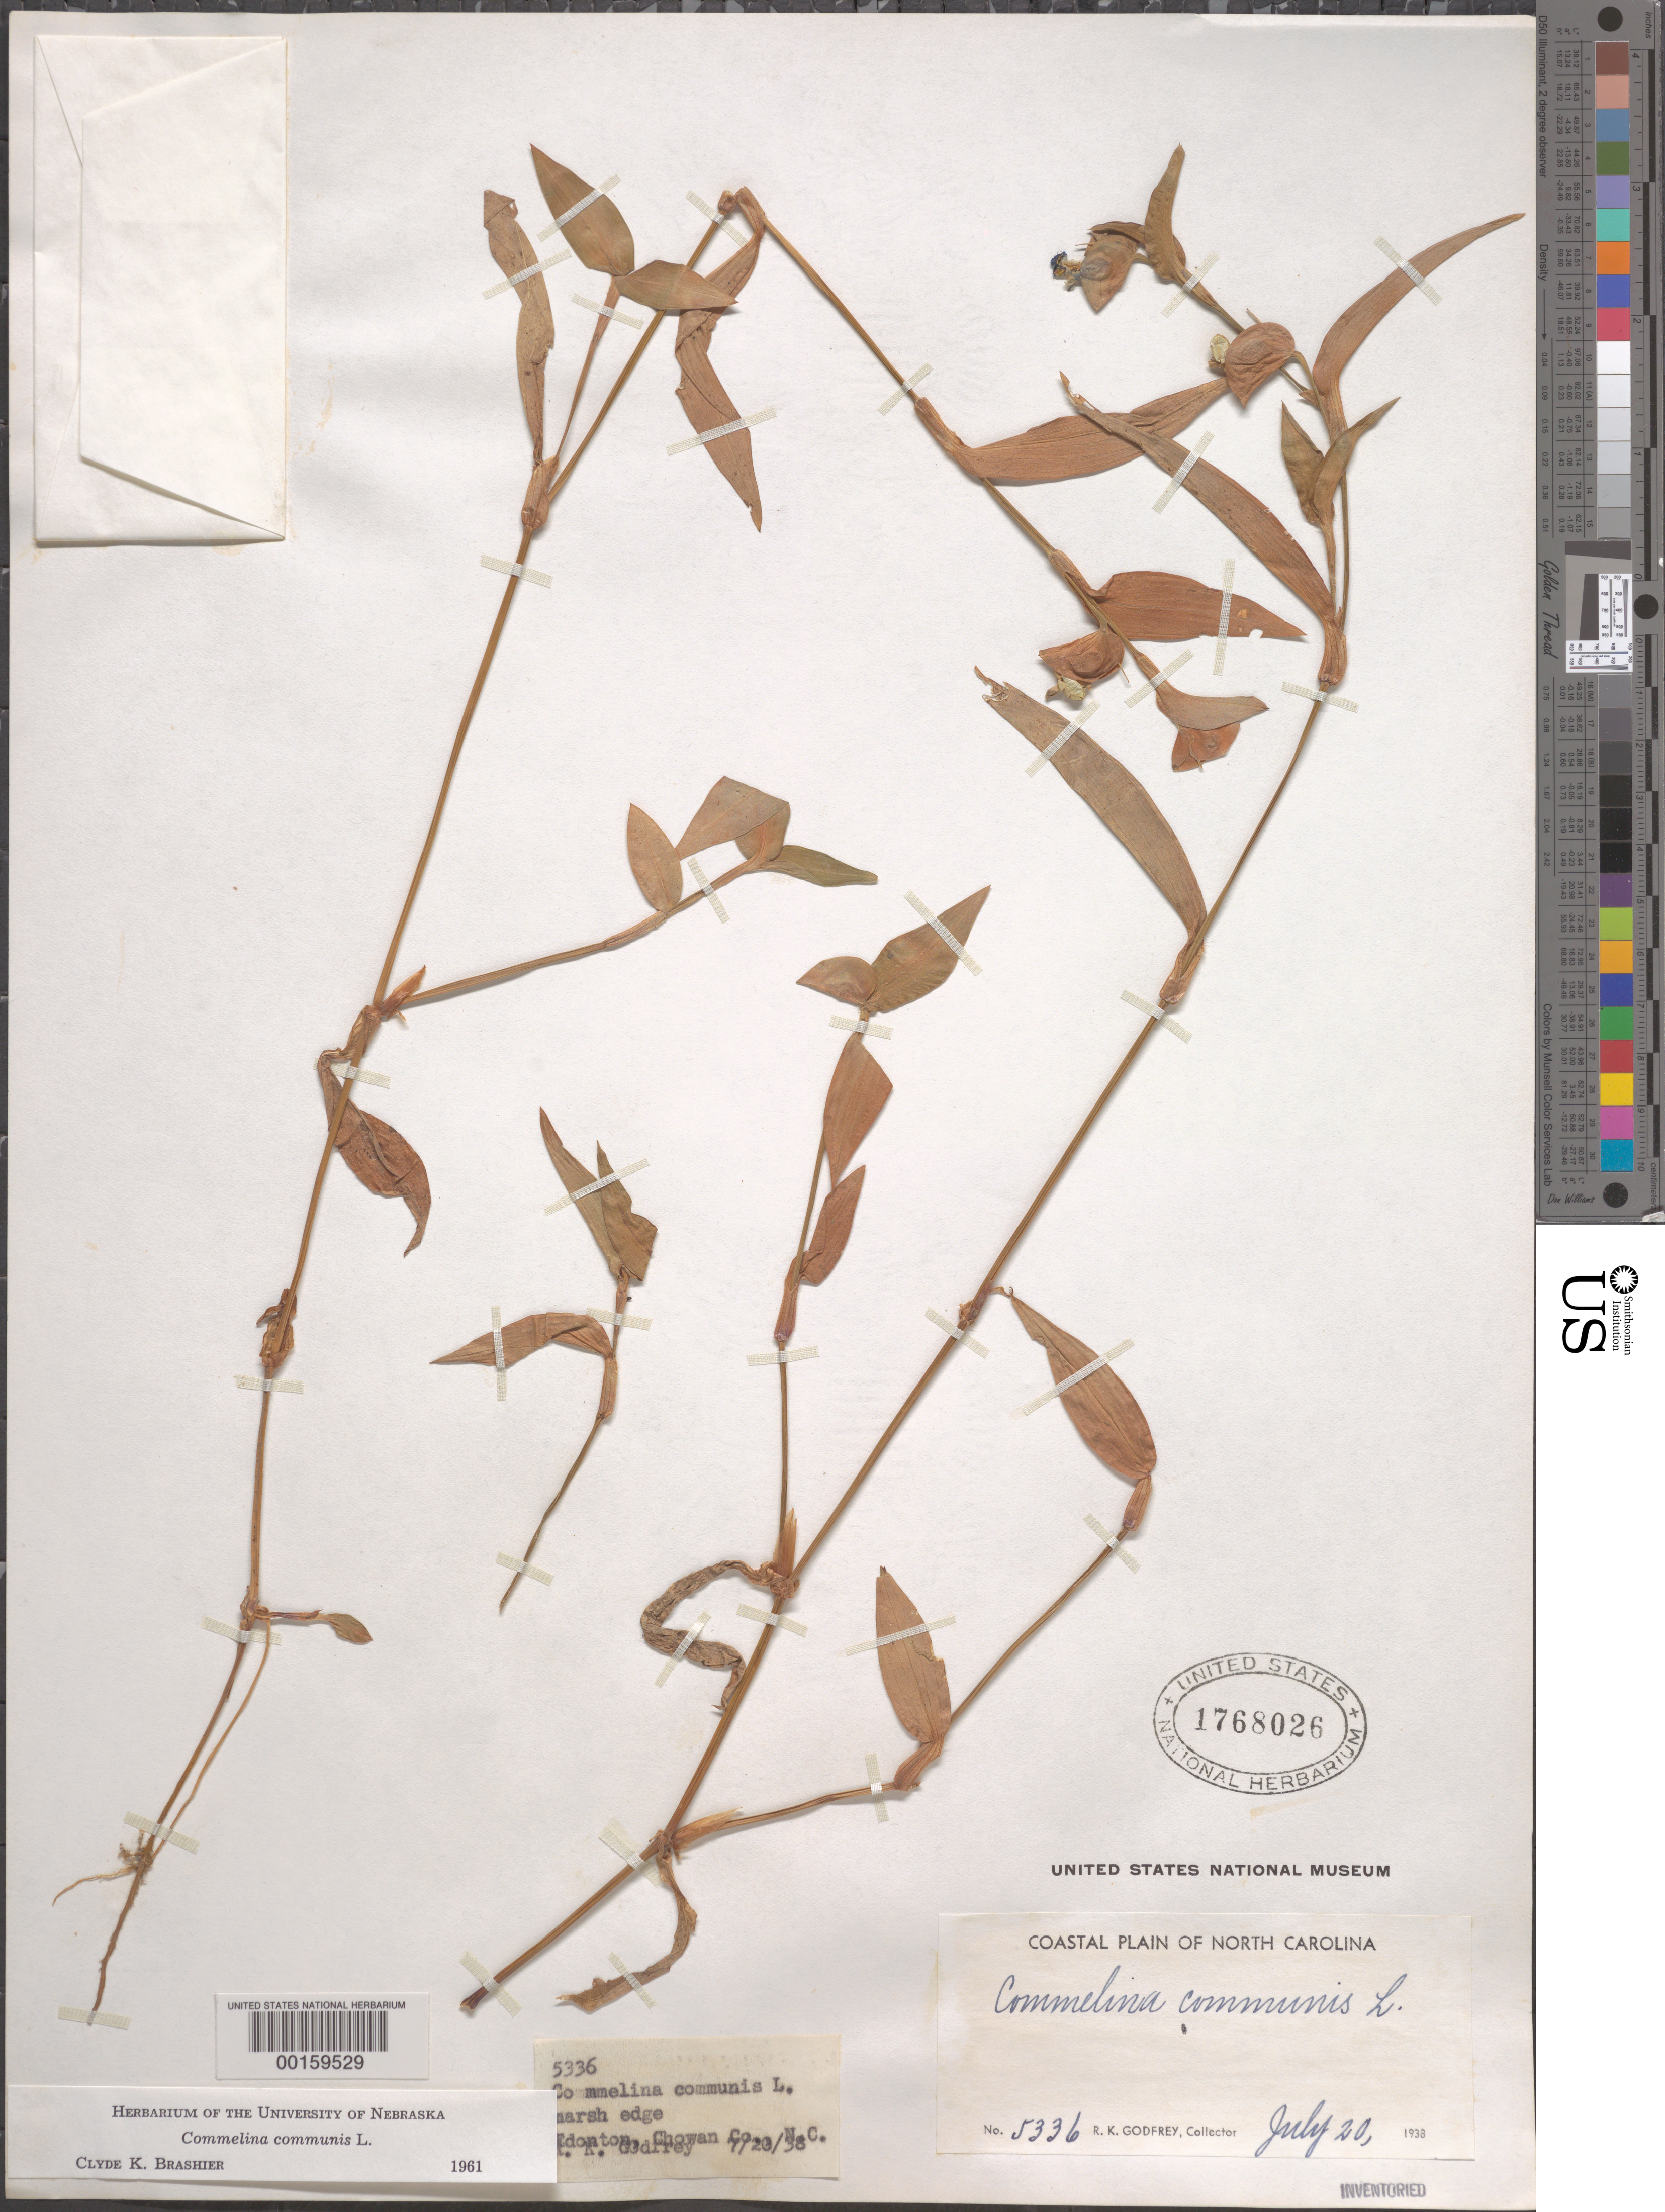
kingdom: Plantae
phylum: Tracheophyta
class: Liliopsida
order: Commelinales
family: Commelinaceae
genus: Commelina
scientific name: Commelina communis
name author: L.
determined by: Brashier, C. K.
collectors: R. K. Godfrey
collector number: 5336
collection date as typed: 20 Jul 1938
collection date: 1938-07-20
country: United States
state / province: North Carolina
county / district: Chowan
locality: Edonton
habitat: Marsh edge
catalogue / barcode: US 1768026